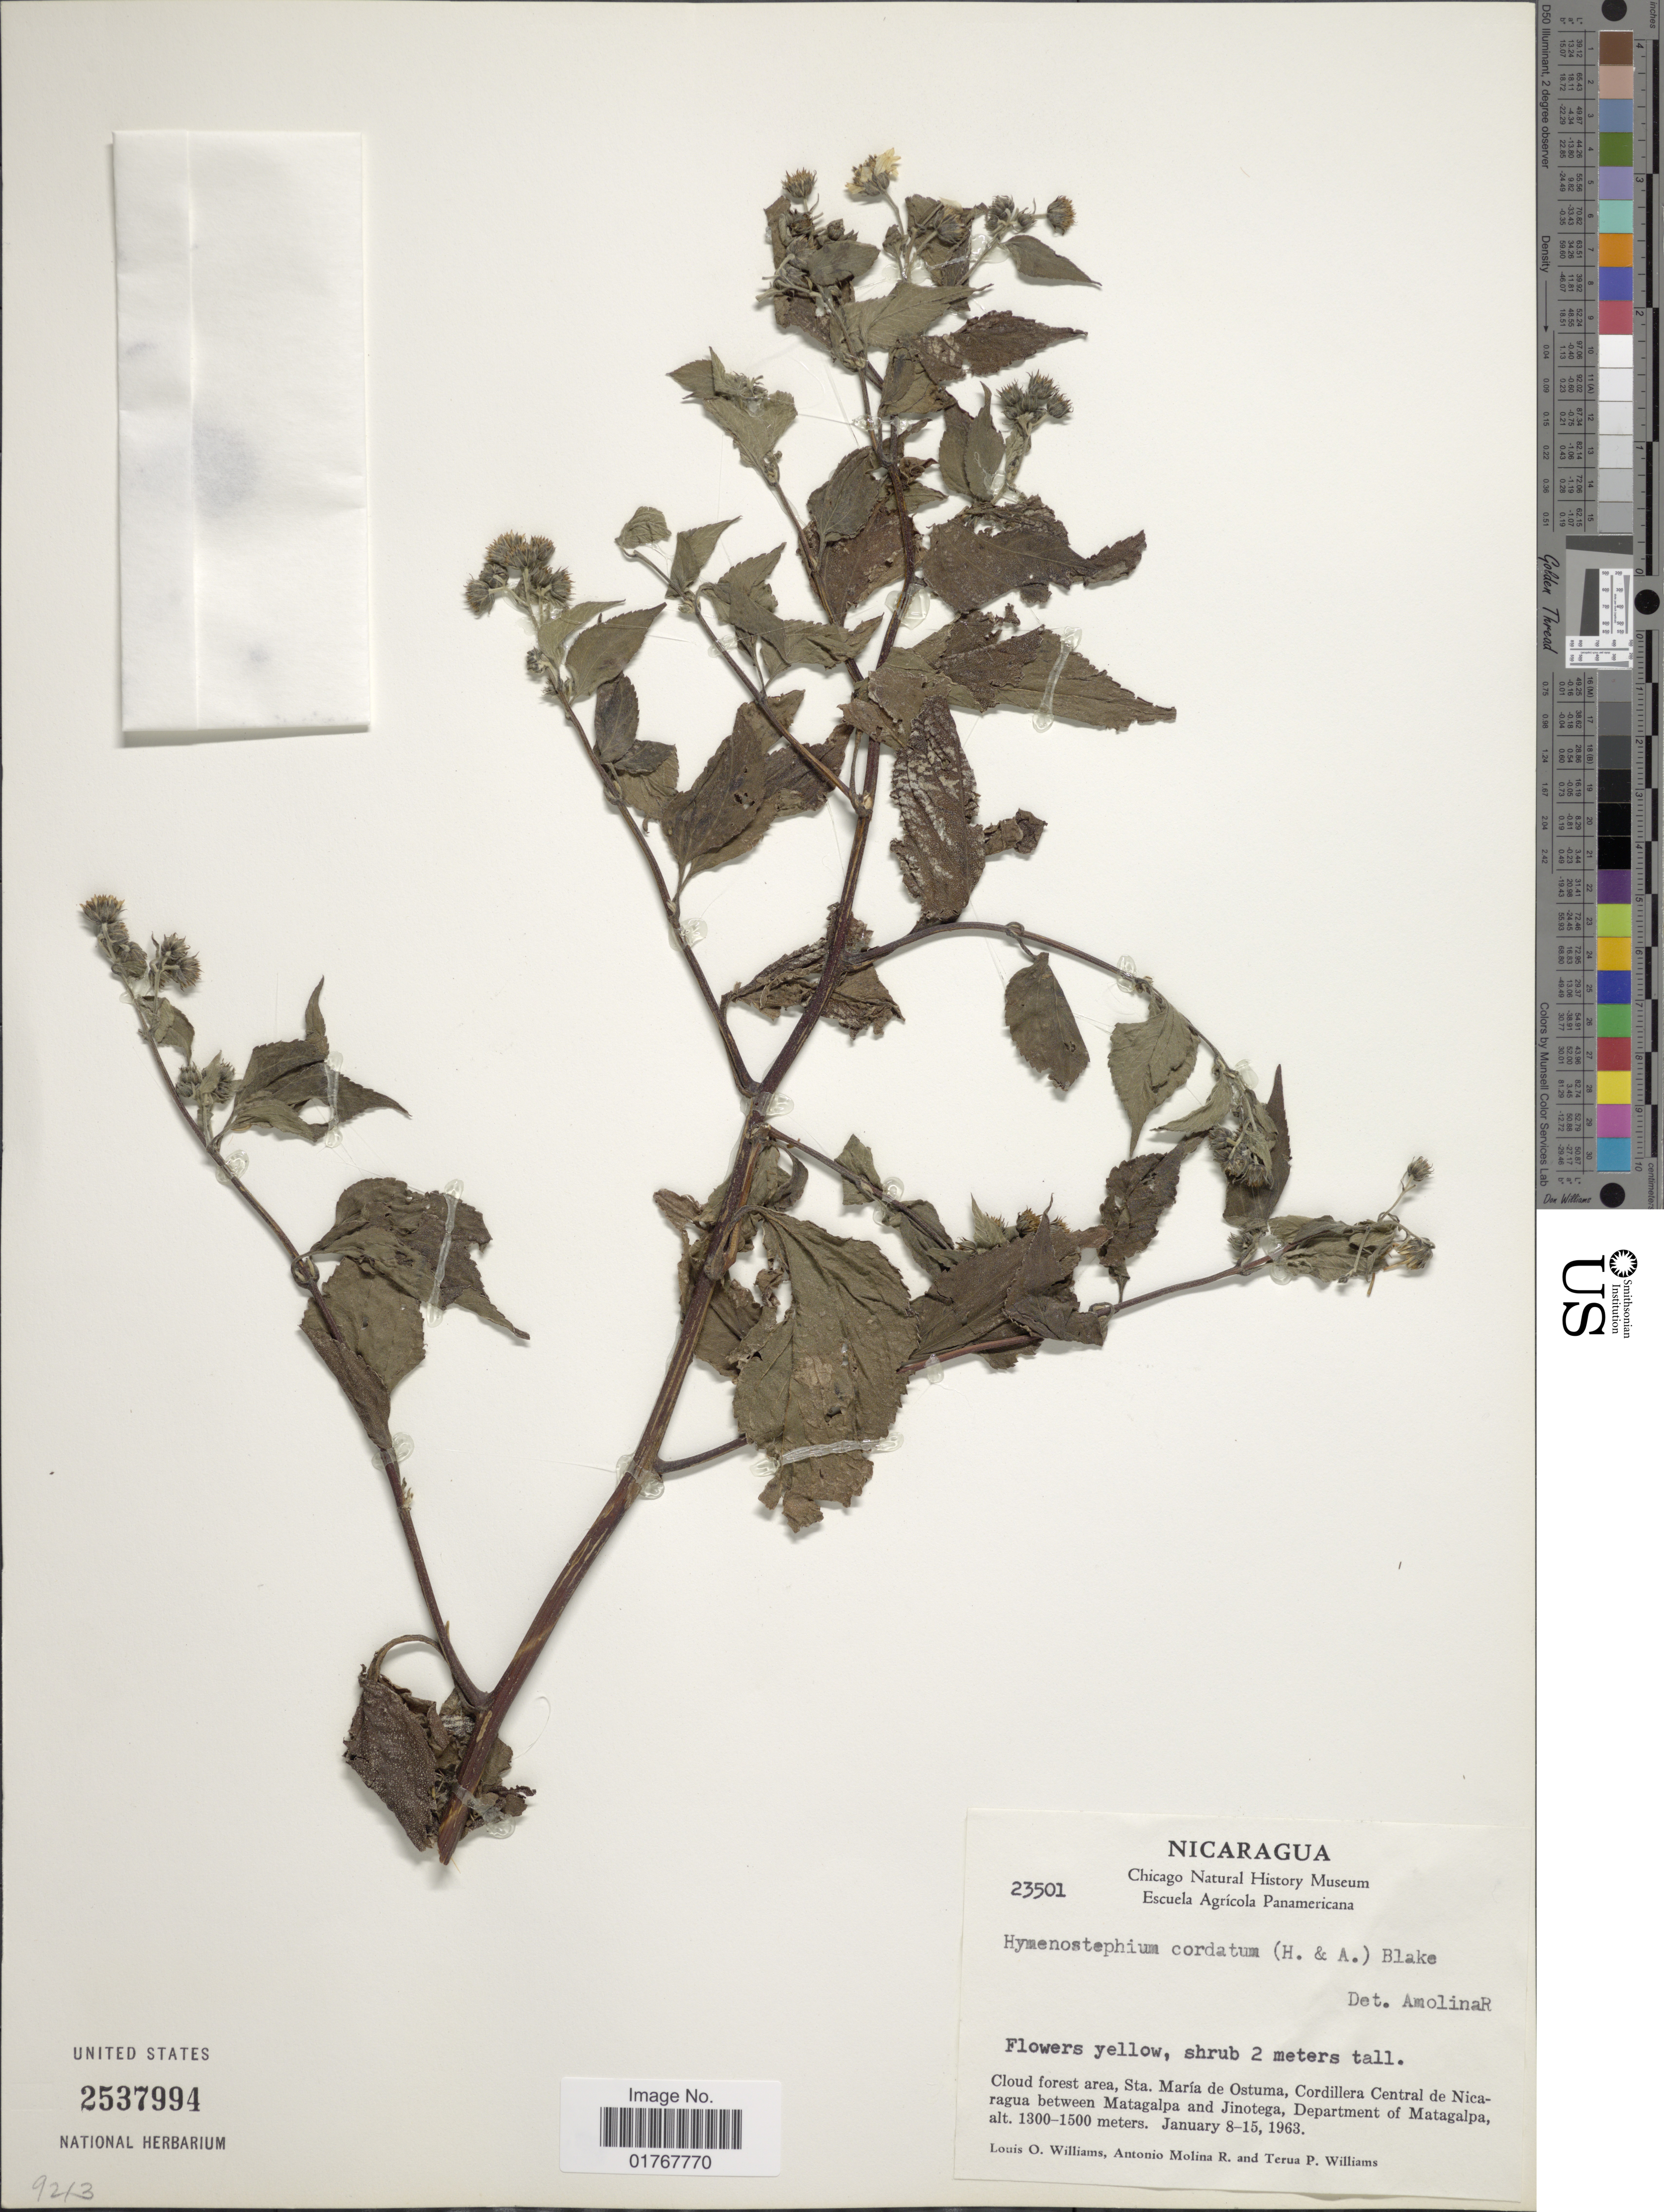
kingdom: Plantae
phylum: Tracheophyta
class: Magnoliopsida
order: Asterales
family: Asteraceae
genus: Viguiera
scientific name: Viguiera cordata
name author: (Hook. & Arn.) D'Arcy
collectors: L. O. Williams, A. Molina R. & T. P. Williams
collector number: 23501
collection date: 1963-01-08/1963-01-15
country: Nicaragua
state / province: Matagalpa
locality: Cloud forest area, Sta María de Ostuma, Cordillera Central de Nicaragua between Matagalpa and Jinotega, Department of Matagalpa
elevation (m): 1300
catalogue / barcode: US 2537994